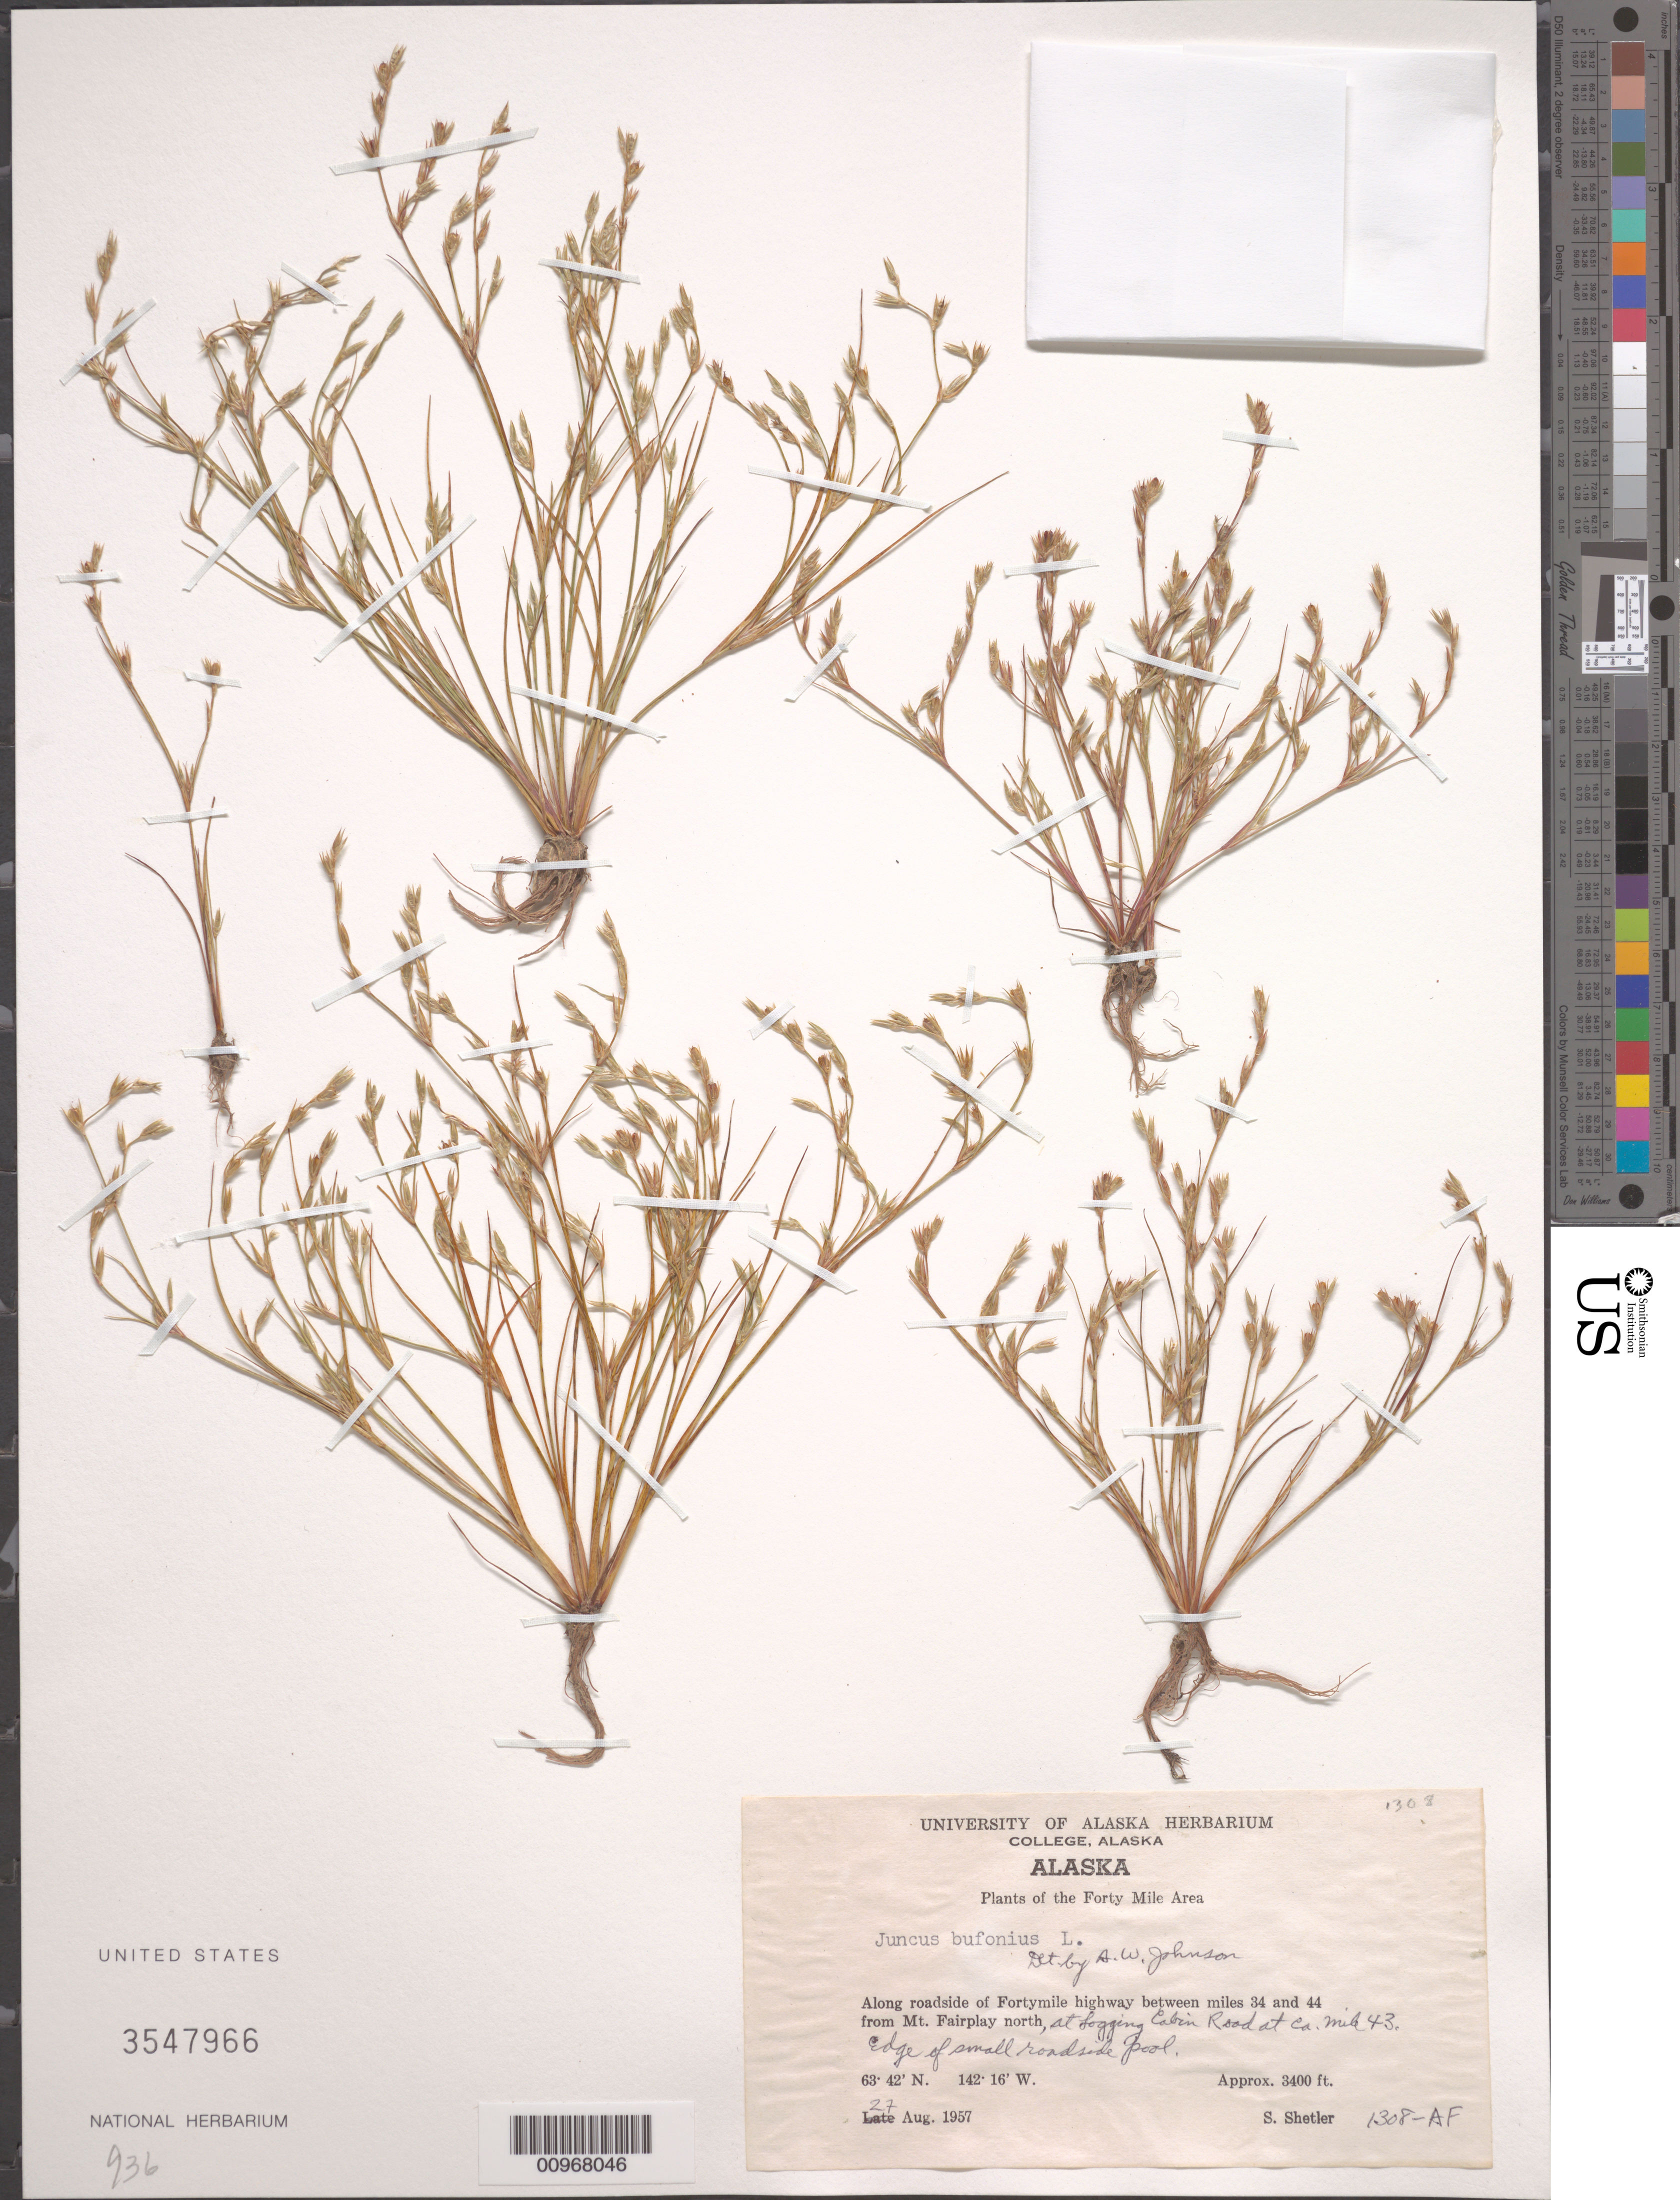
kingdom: Plantae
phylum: Tracheophyta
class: Liliopsida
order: Poales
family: Juncaceae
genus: Juncus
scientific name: Juncus bufonius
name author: L.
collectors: S. Shetler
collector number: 1308-AF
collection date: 1957-08-27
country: United States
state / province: Alaska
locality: The Forty Mile Area. Along roadside of Fortymile highway between miles 34 and 44 from Mt. Fairplay north, at bogging Cabin Road at ca. mile 43.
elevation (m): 1036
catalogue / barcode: US 3547966